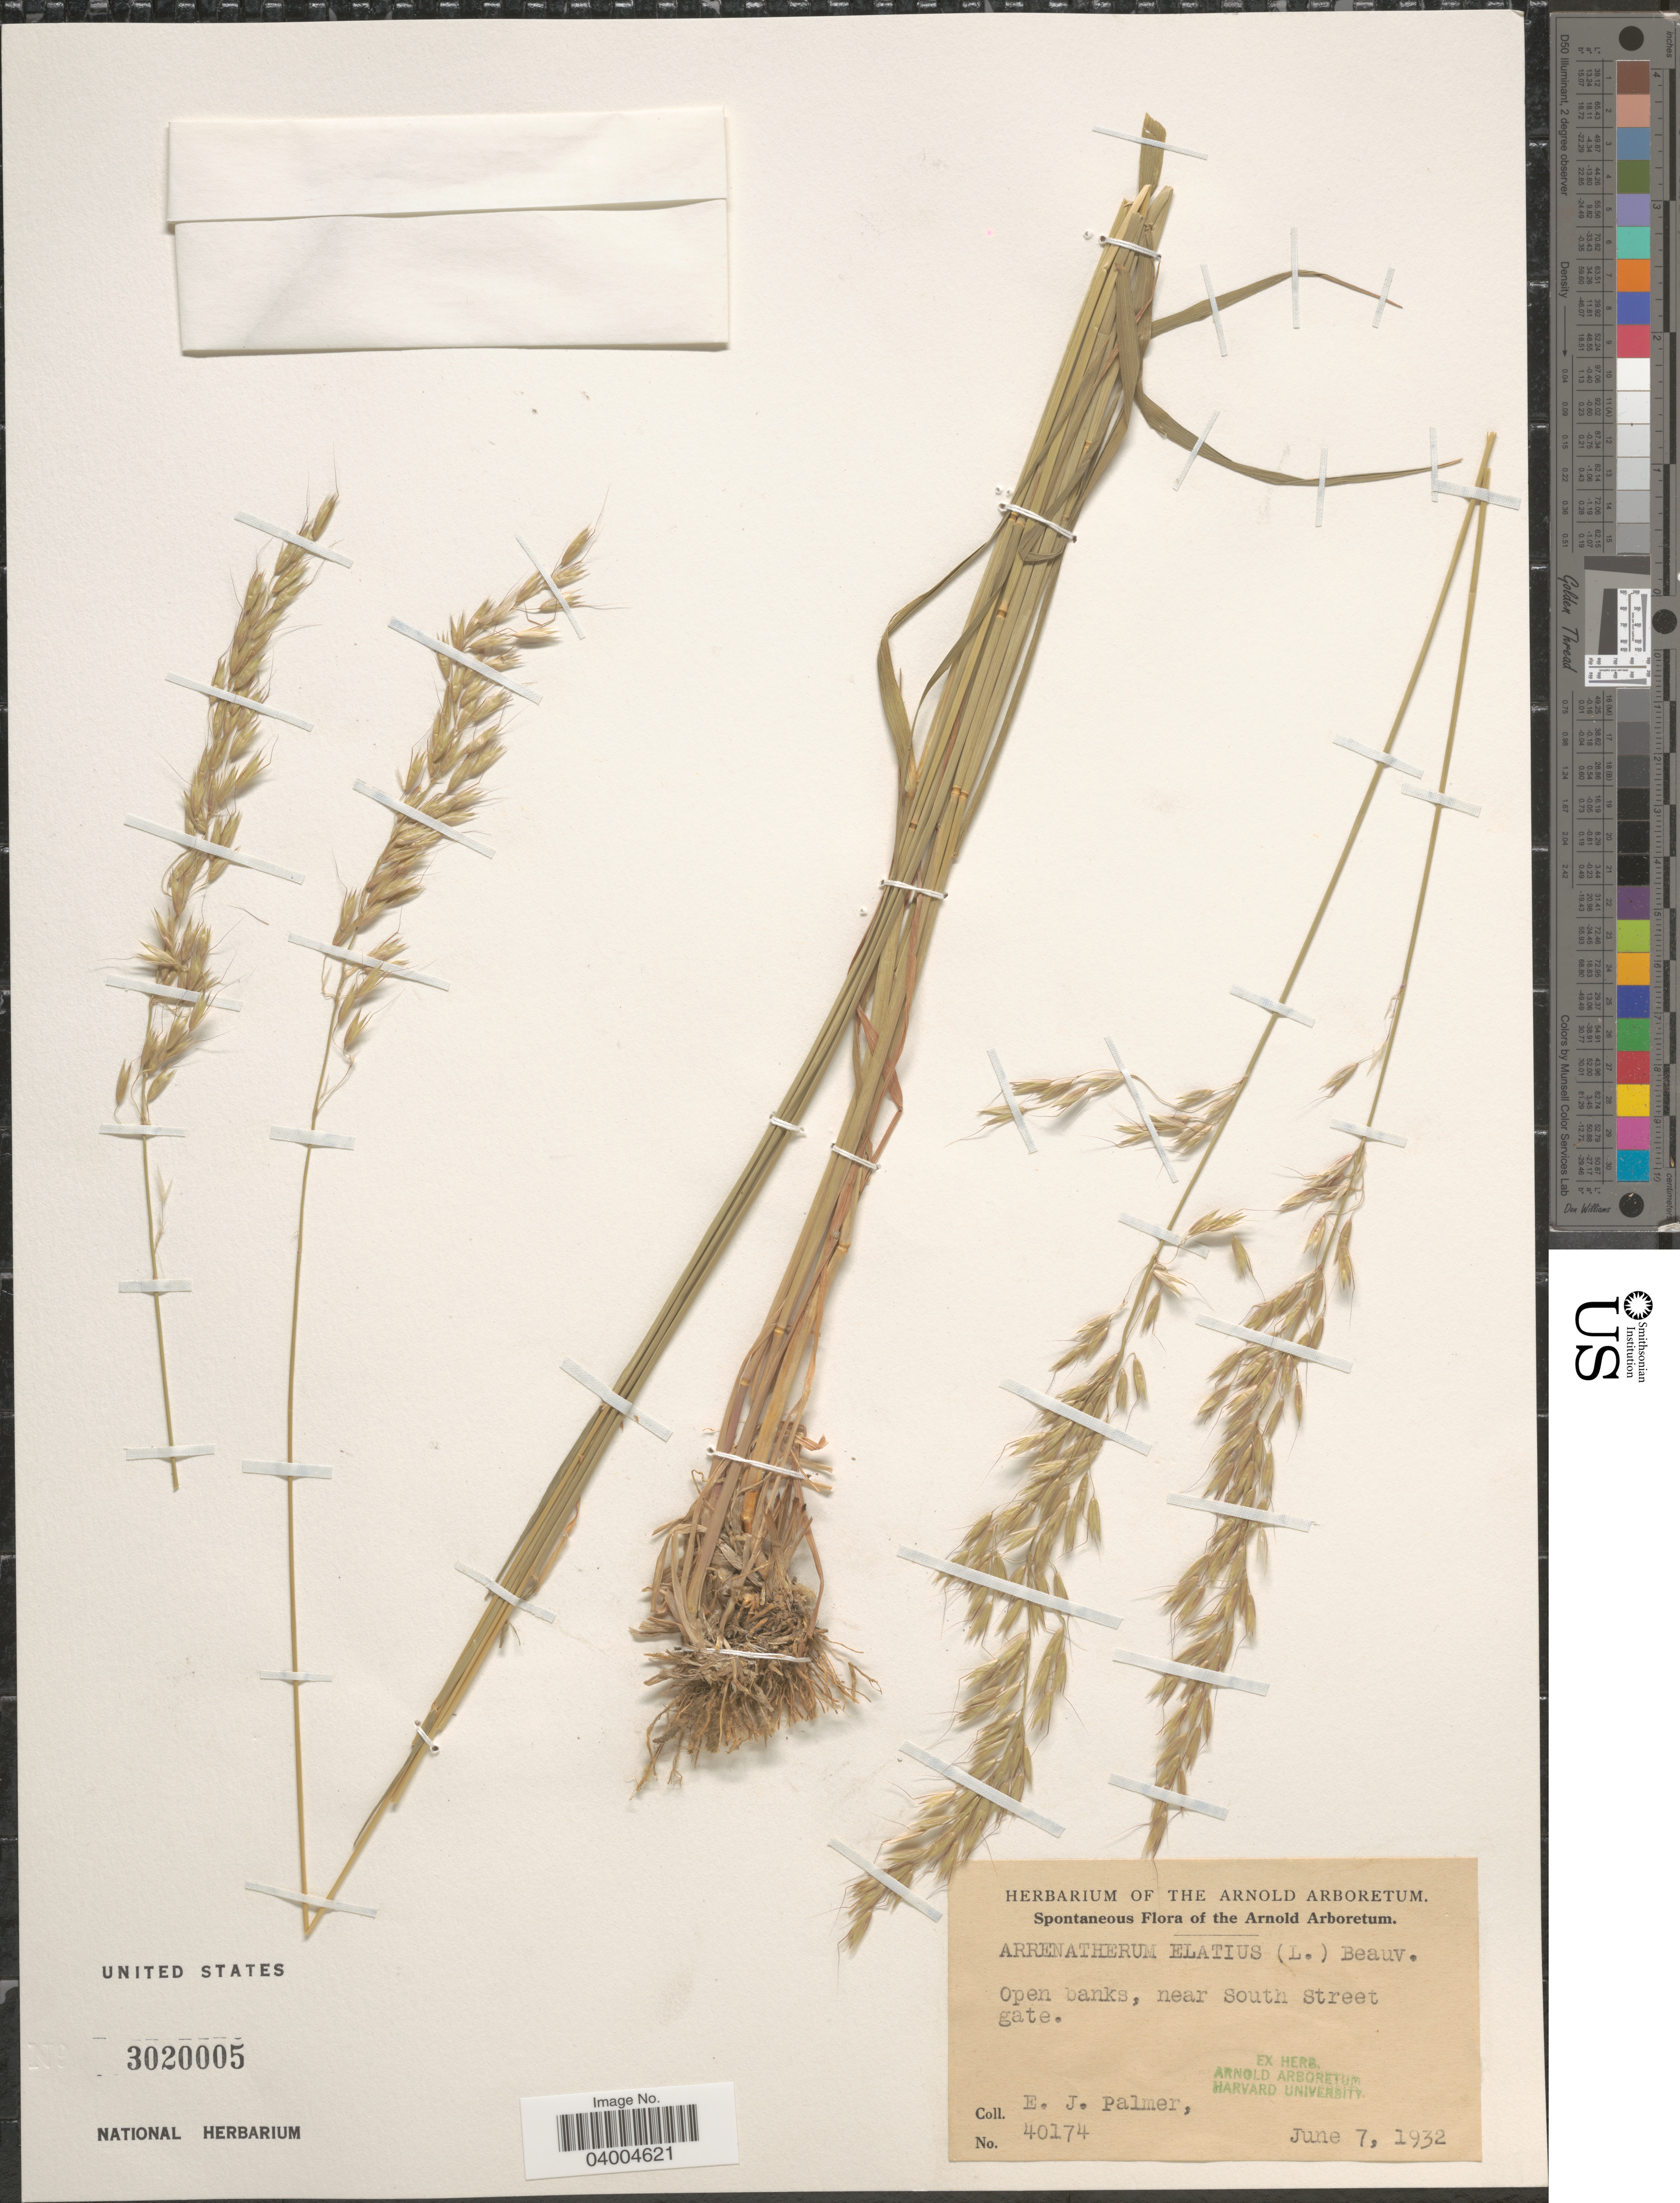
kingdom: Plantae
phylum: Tracheophyta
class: Liliopsida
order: Poales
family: Poaceae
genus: Arrhenatherum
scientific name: Arrhenatherum elatius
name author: (L.) J. Presl & C. Presl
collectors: E. J. Palmer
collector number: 40174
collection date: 1932-06-07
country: United States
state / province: Massachusetts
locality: The Arnold Arboretum. Near South Street gate.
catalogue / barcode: US 3020005